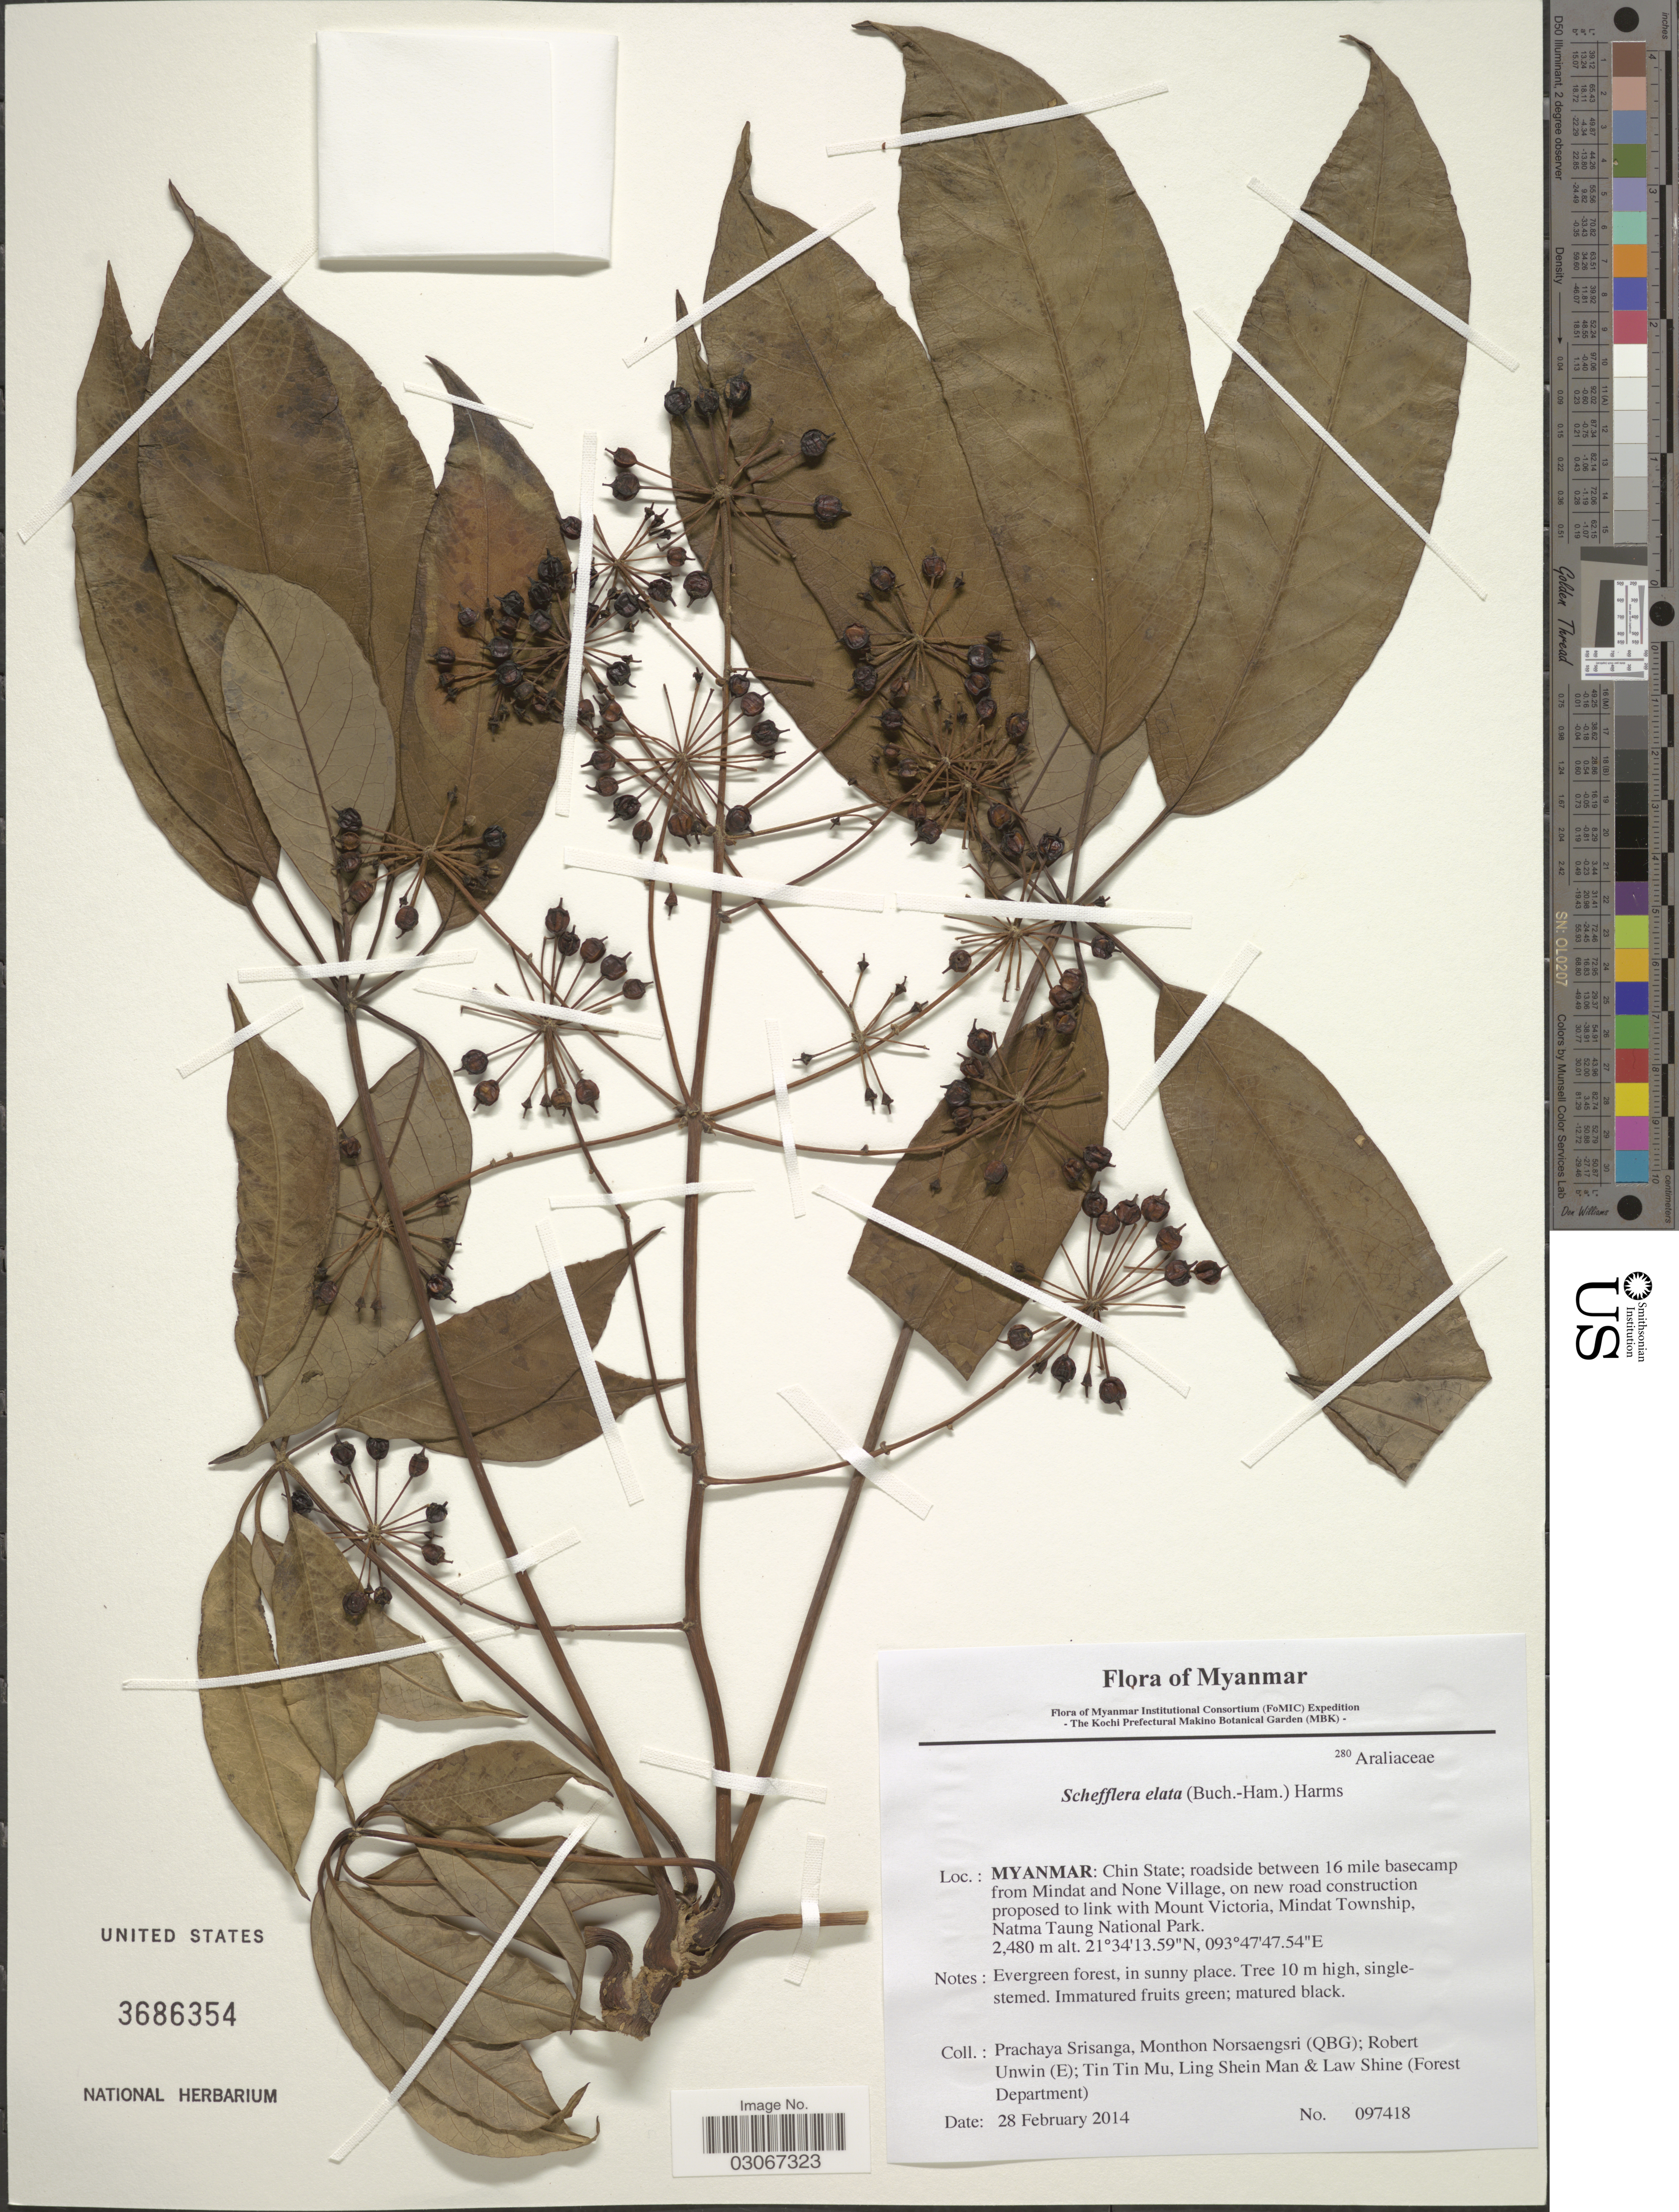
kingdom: Plantae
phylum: Tracheophyta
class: Magnoliopsida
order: Apiales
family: Araliaceae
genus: Schefflera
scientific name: Schefflera elata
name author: (Buch.-Ham.) Harms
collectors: P. Srisanga, M. Norsaengsri, R. Unwin, Tin Tin Mu & et al.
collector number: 097418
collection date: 2014-02-28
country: Myanmar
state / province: Chin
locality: Chin State: roadside between 16 mile basecamp from Mindat and None Village, on new road construction proposed to link with Mount Victoria, Mindat Township, Natma Taung National Park.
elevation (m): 2480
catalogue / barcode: US 3686354